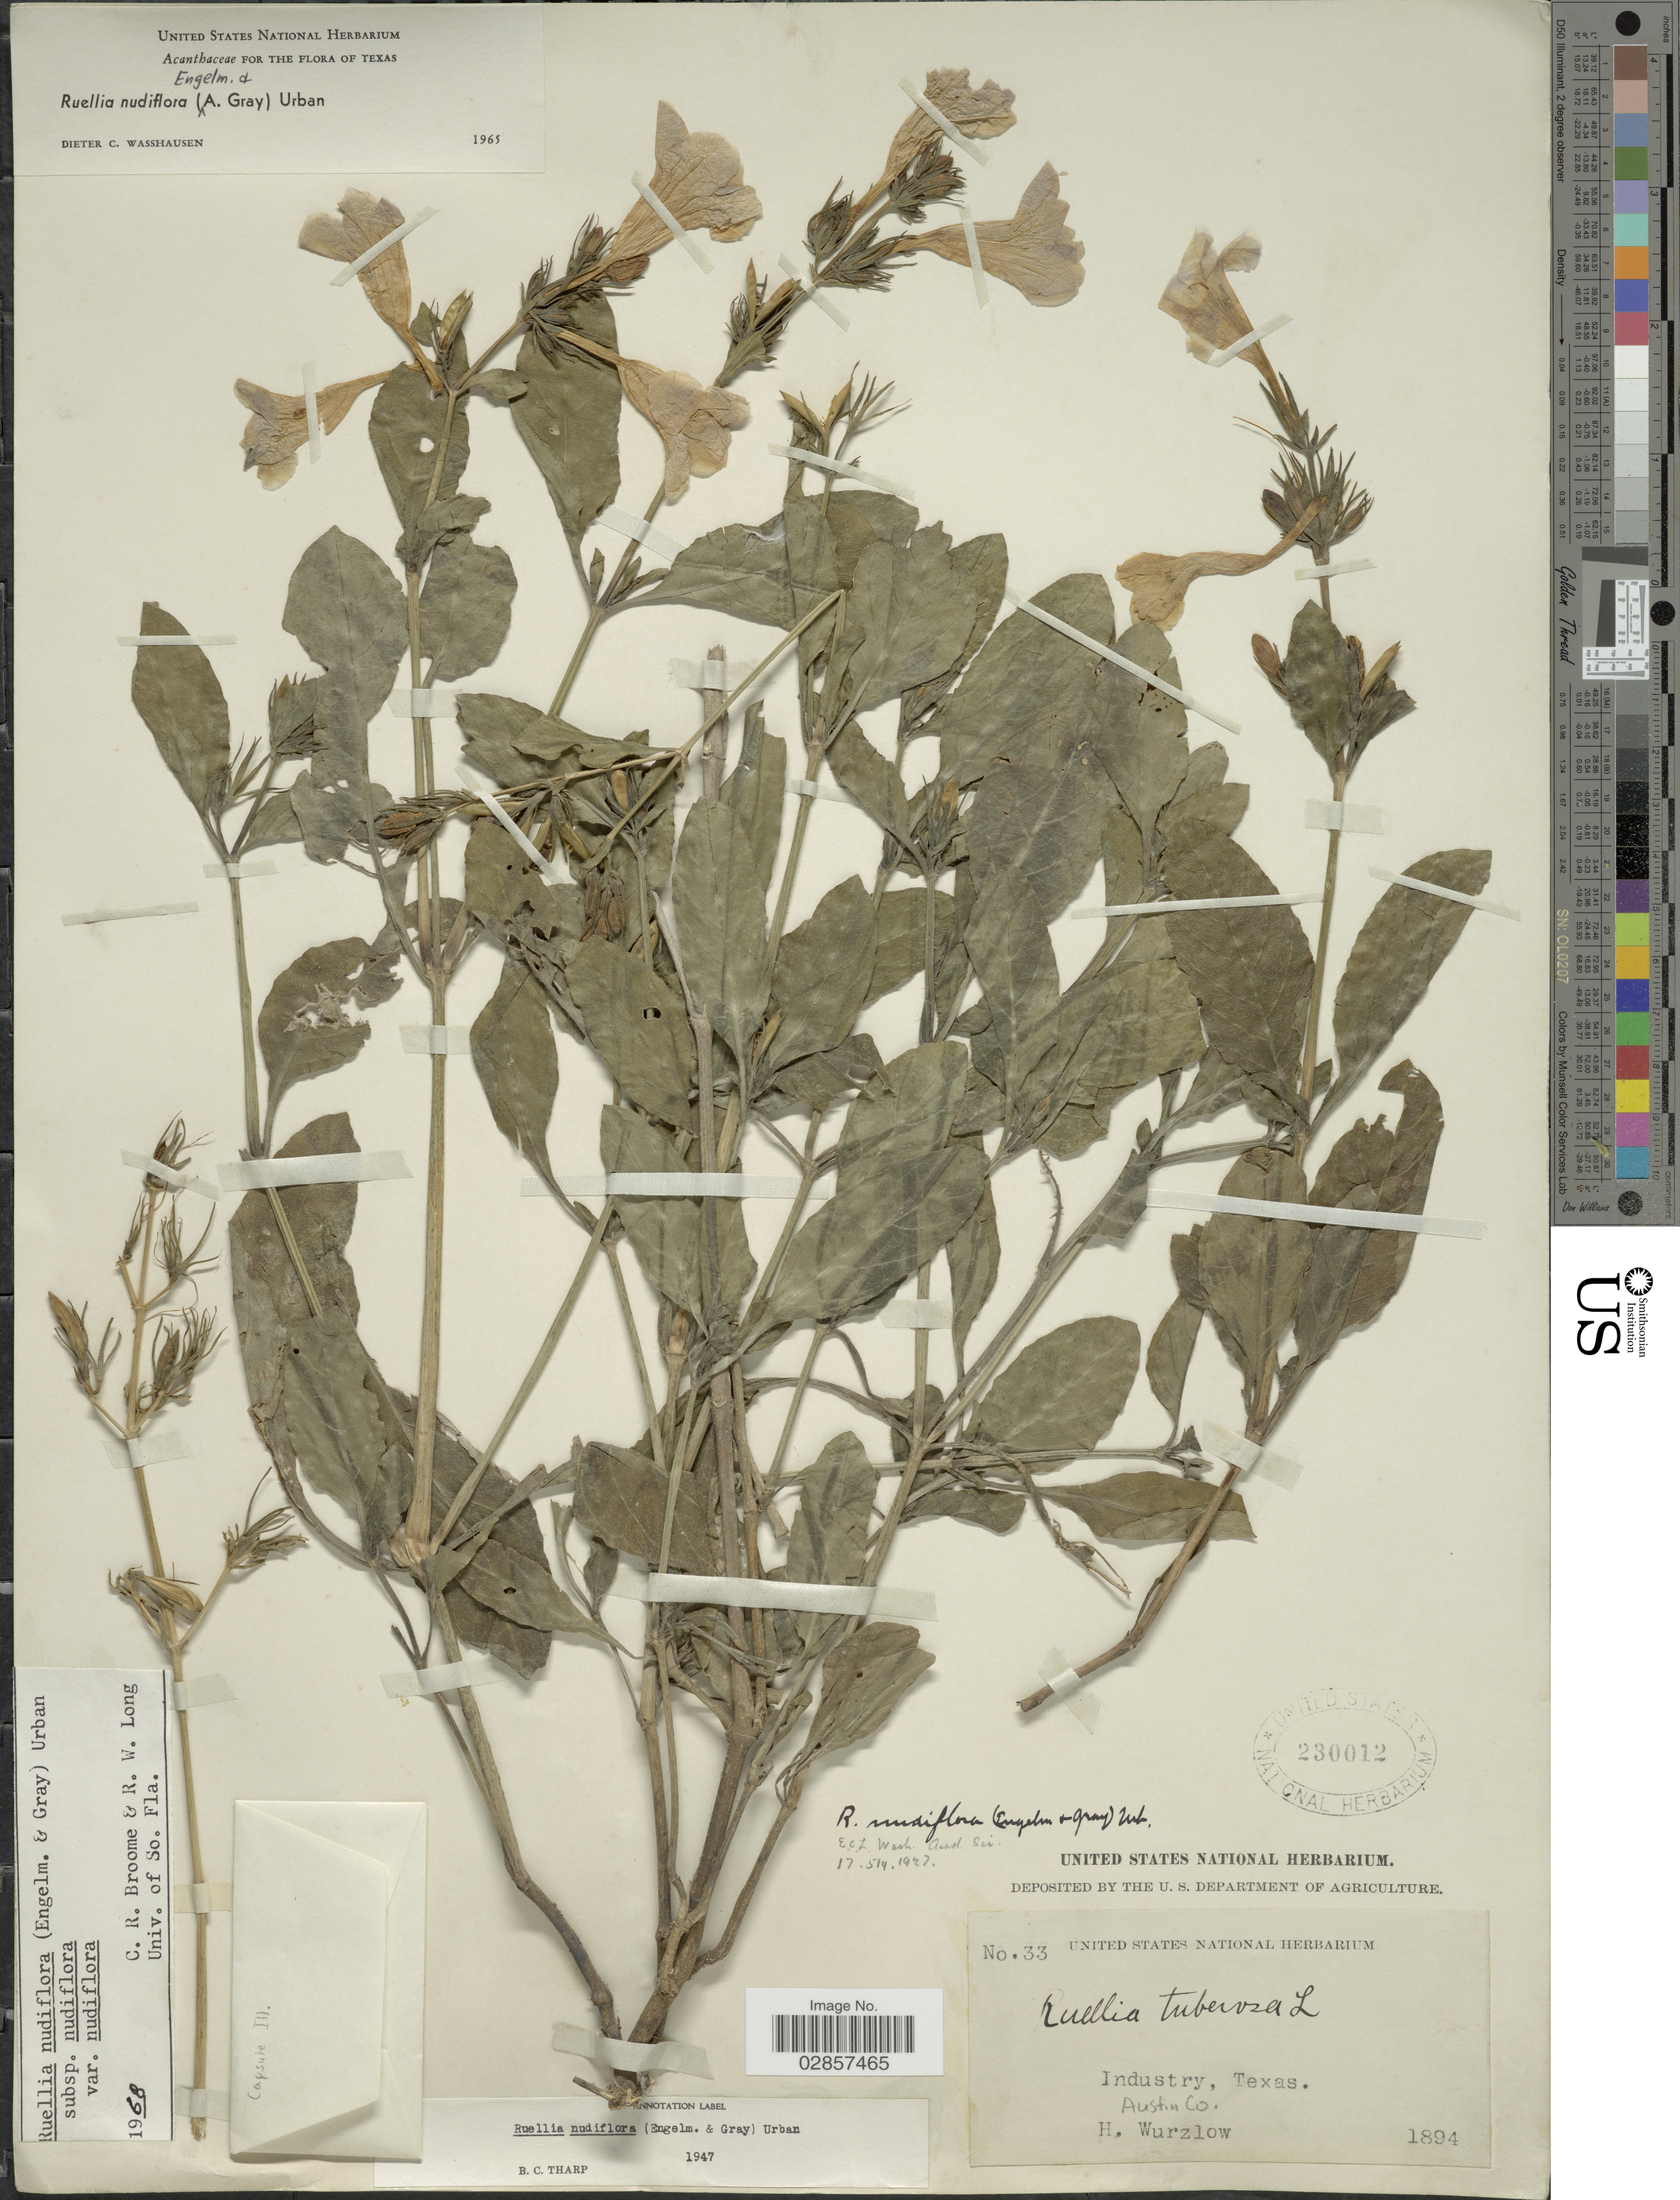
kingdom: Plantae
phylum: Tracheophyta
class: Magnoliopsida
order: Lamiales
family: Acanthaceae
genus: Ruellia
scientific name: Ruellia nudiflora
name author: (Engelm. & A. Gray) Urb.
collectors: H. Wurzlow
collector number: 33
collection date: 1894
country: United States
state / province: Texas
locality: Industry, Texas, Austin Co.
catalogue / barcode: US 230012